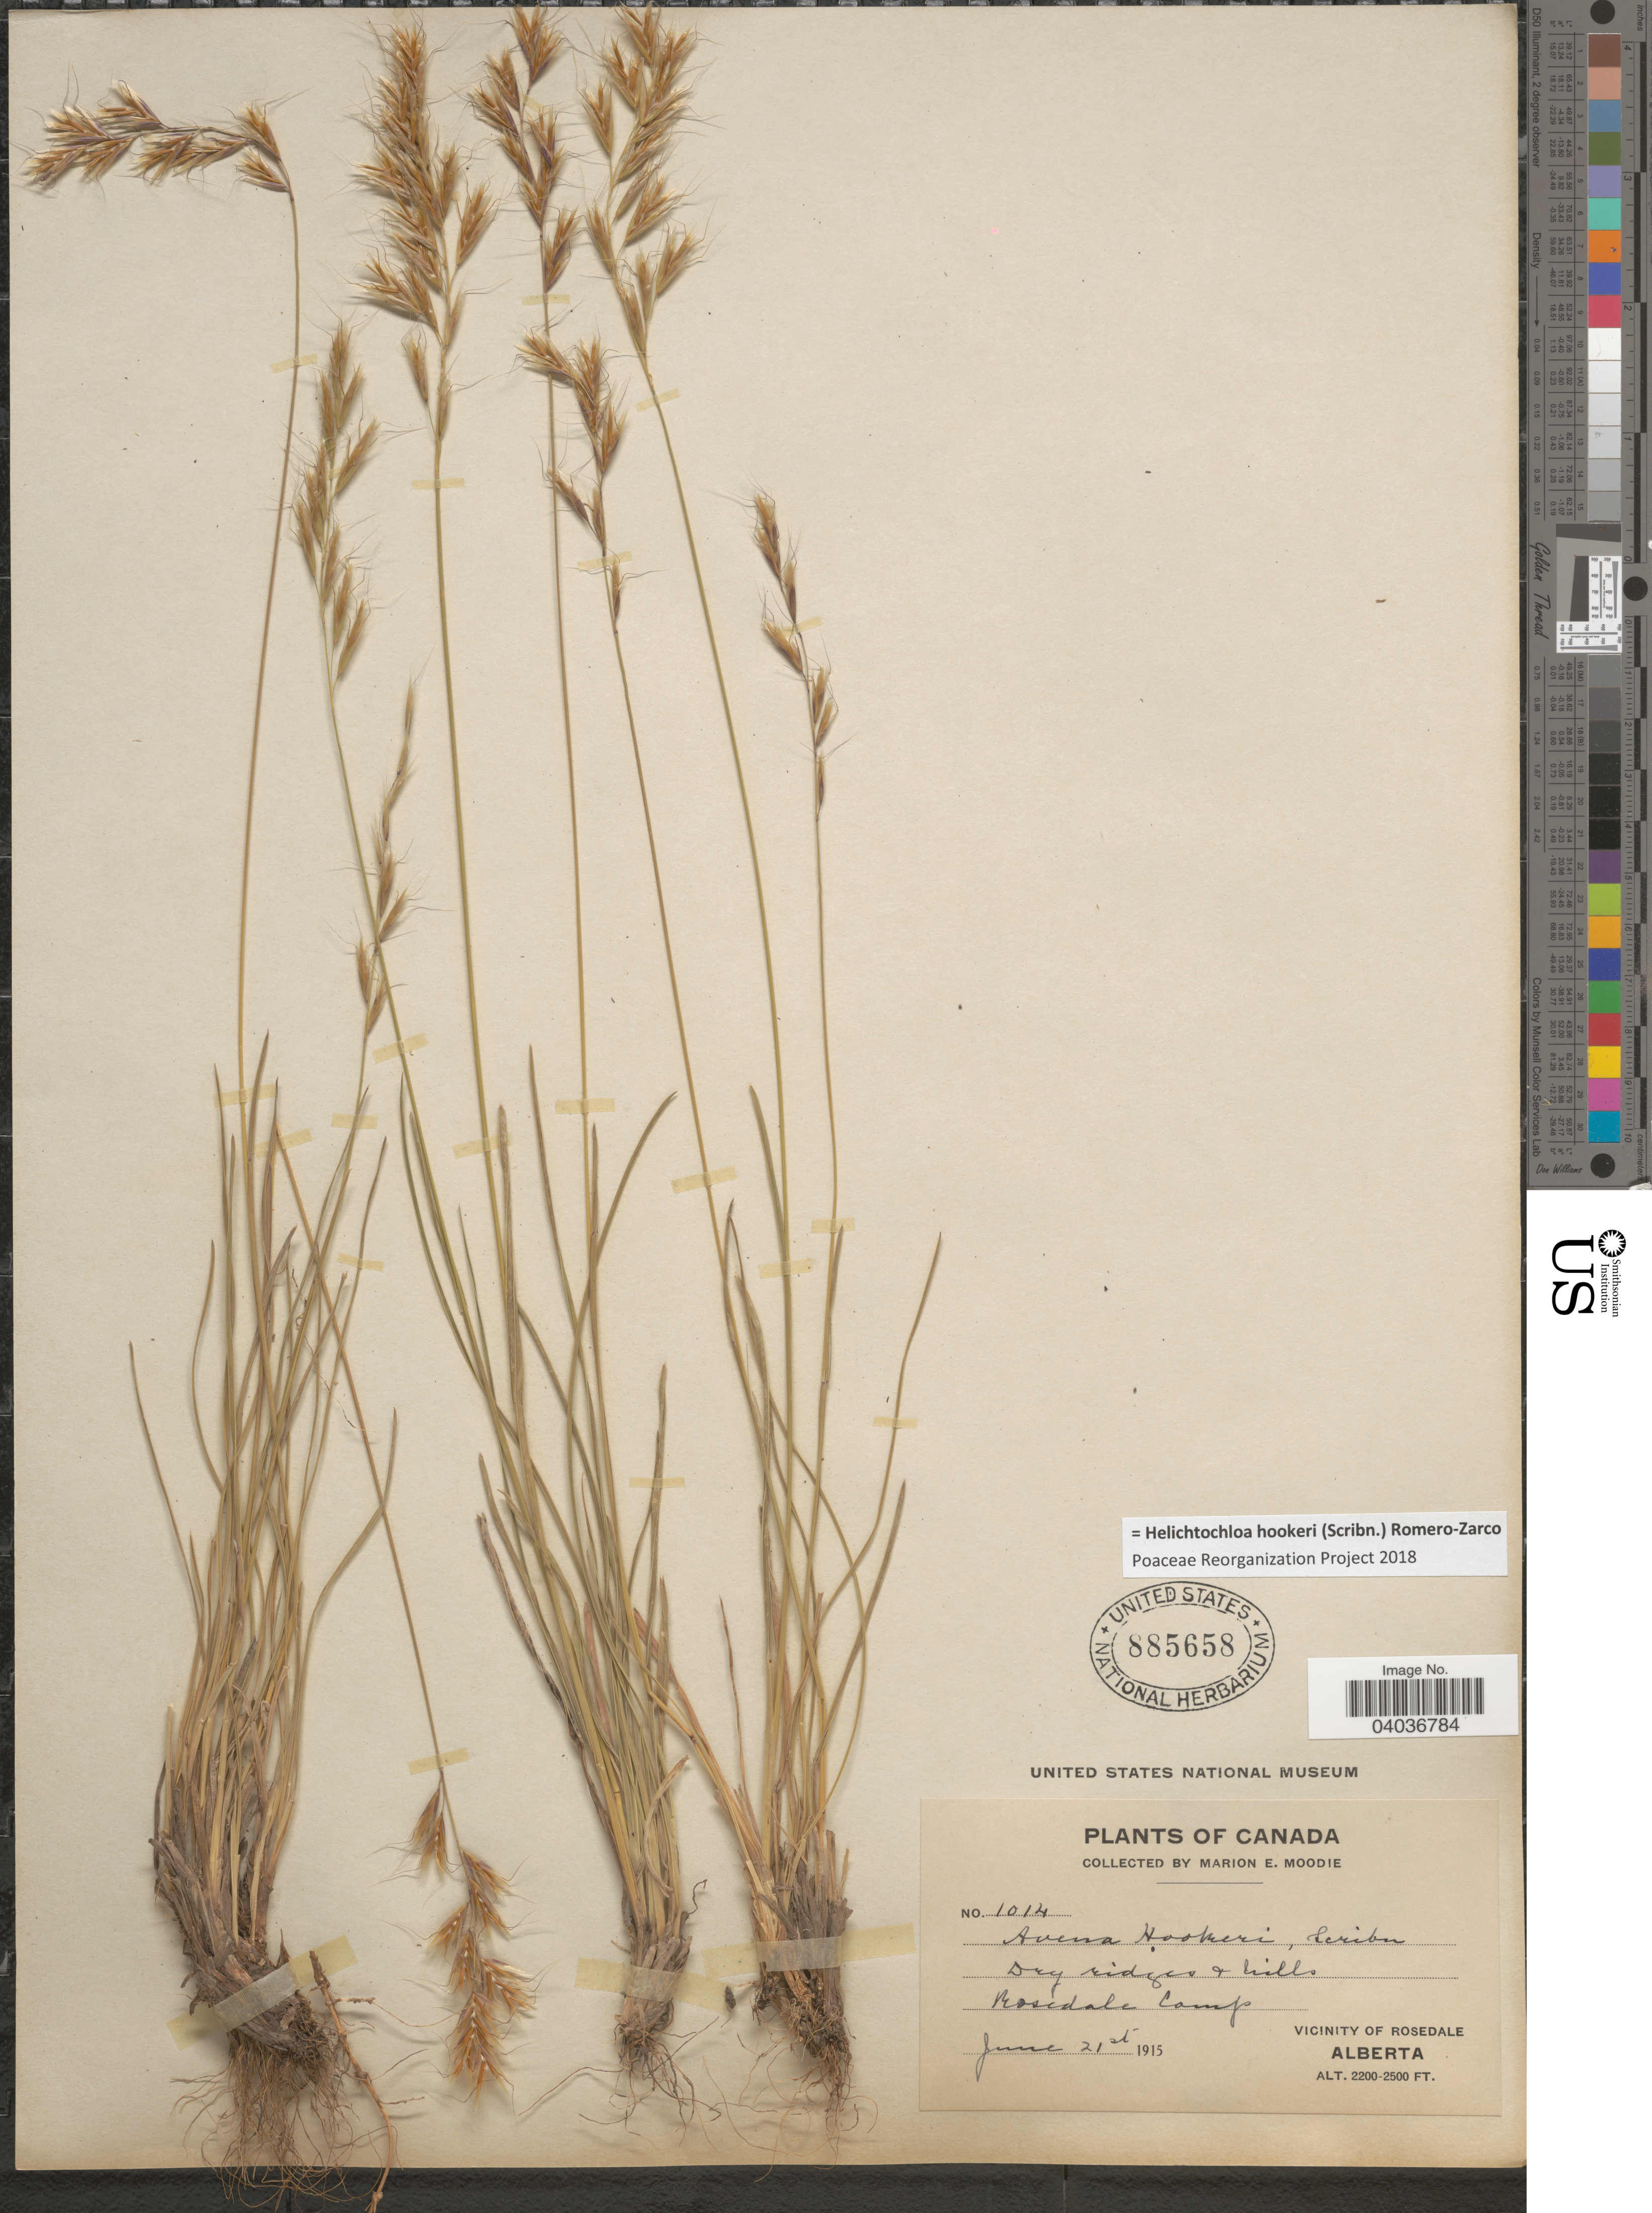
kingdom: Plantae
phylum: Tracheophyta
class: Liliopsida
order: Poales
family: Poaceae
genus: Helictochloa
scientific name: Helictochloa hookeri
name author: (Scribn.) Romero Zarco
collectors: M. E. Moodie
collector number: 1014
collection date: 1915-06-21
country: Canada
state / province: Alberta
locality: Rosedale Camp. Vicinity of Rosedale.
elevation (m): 671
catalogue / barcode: US 885658